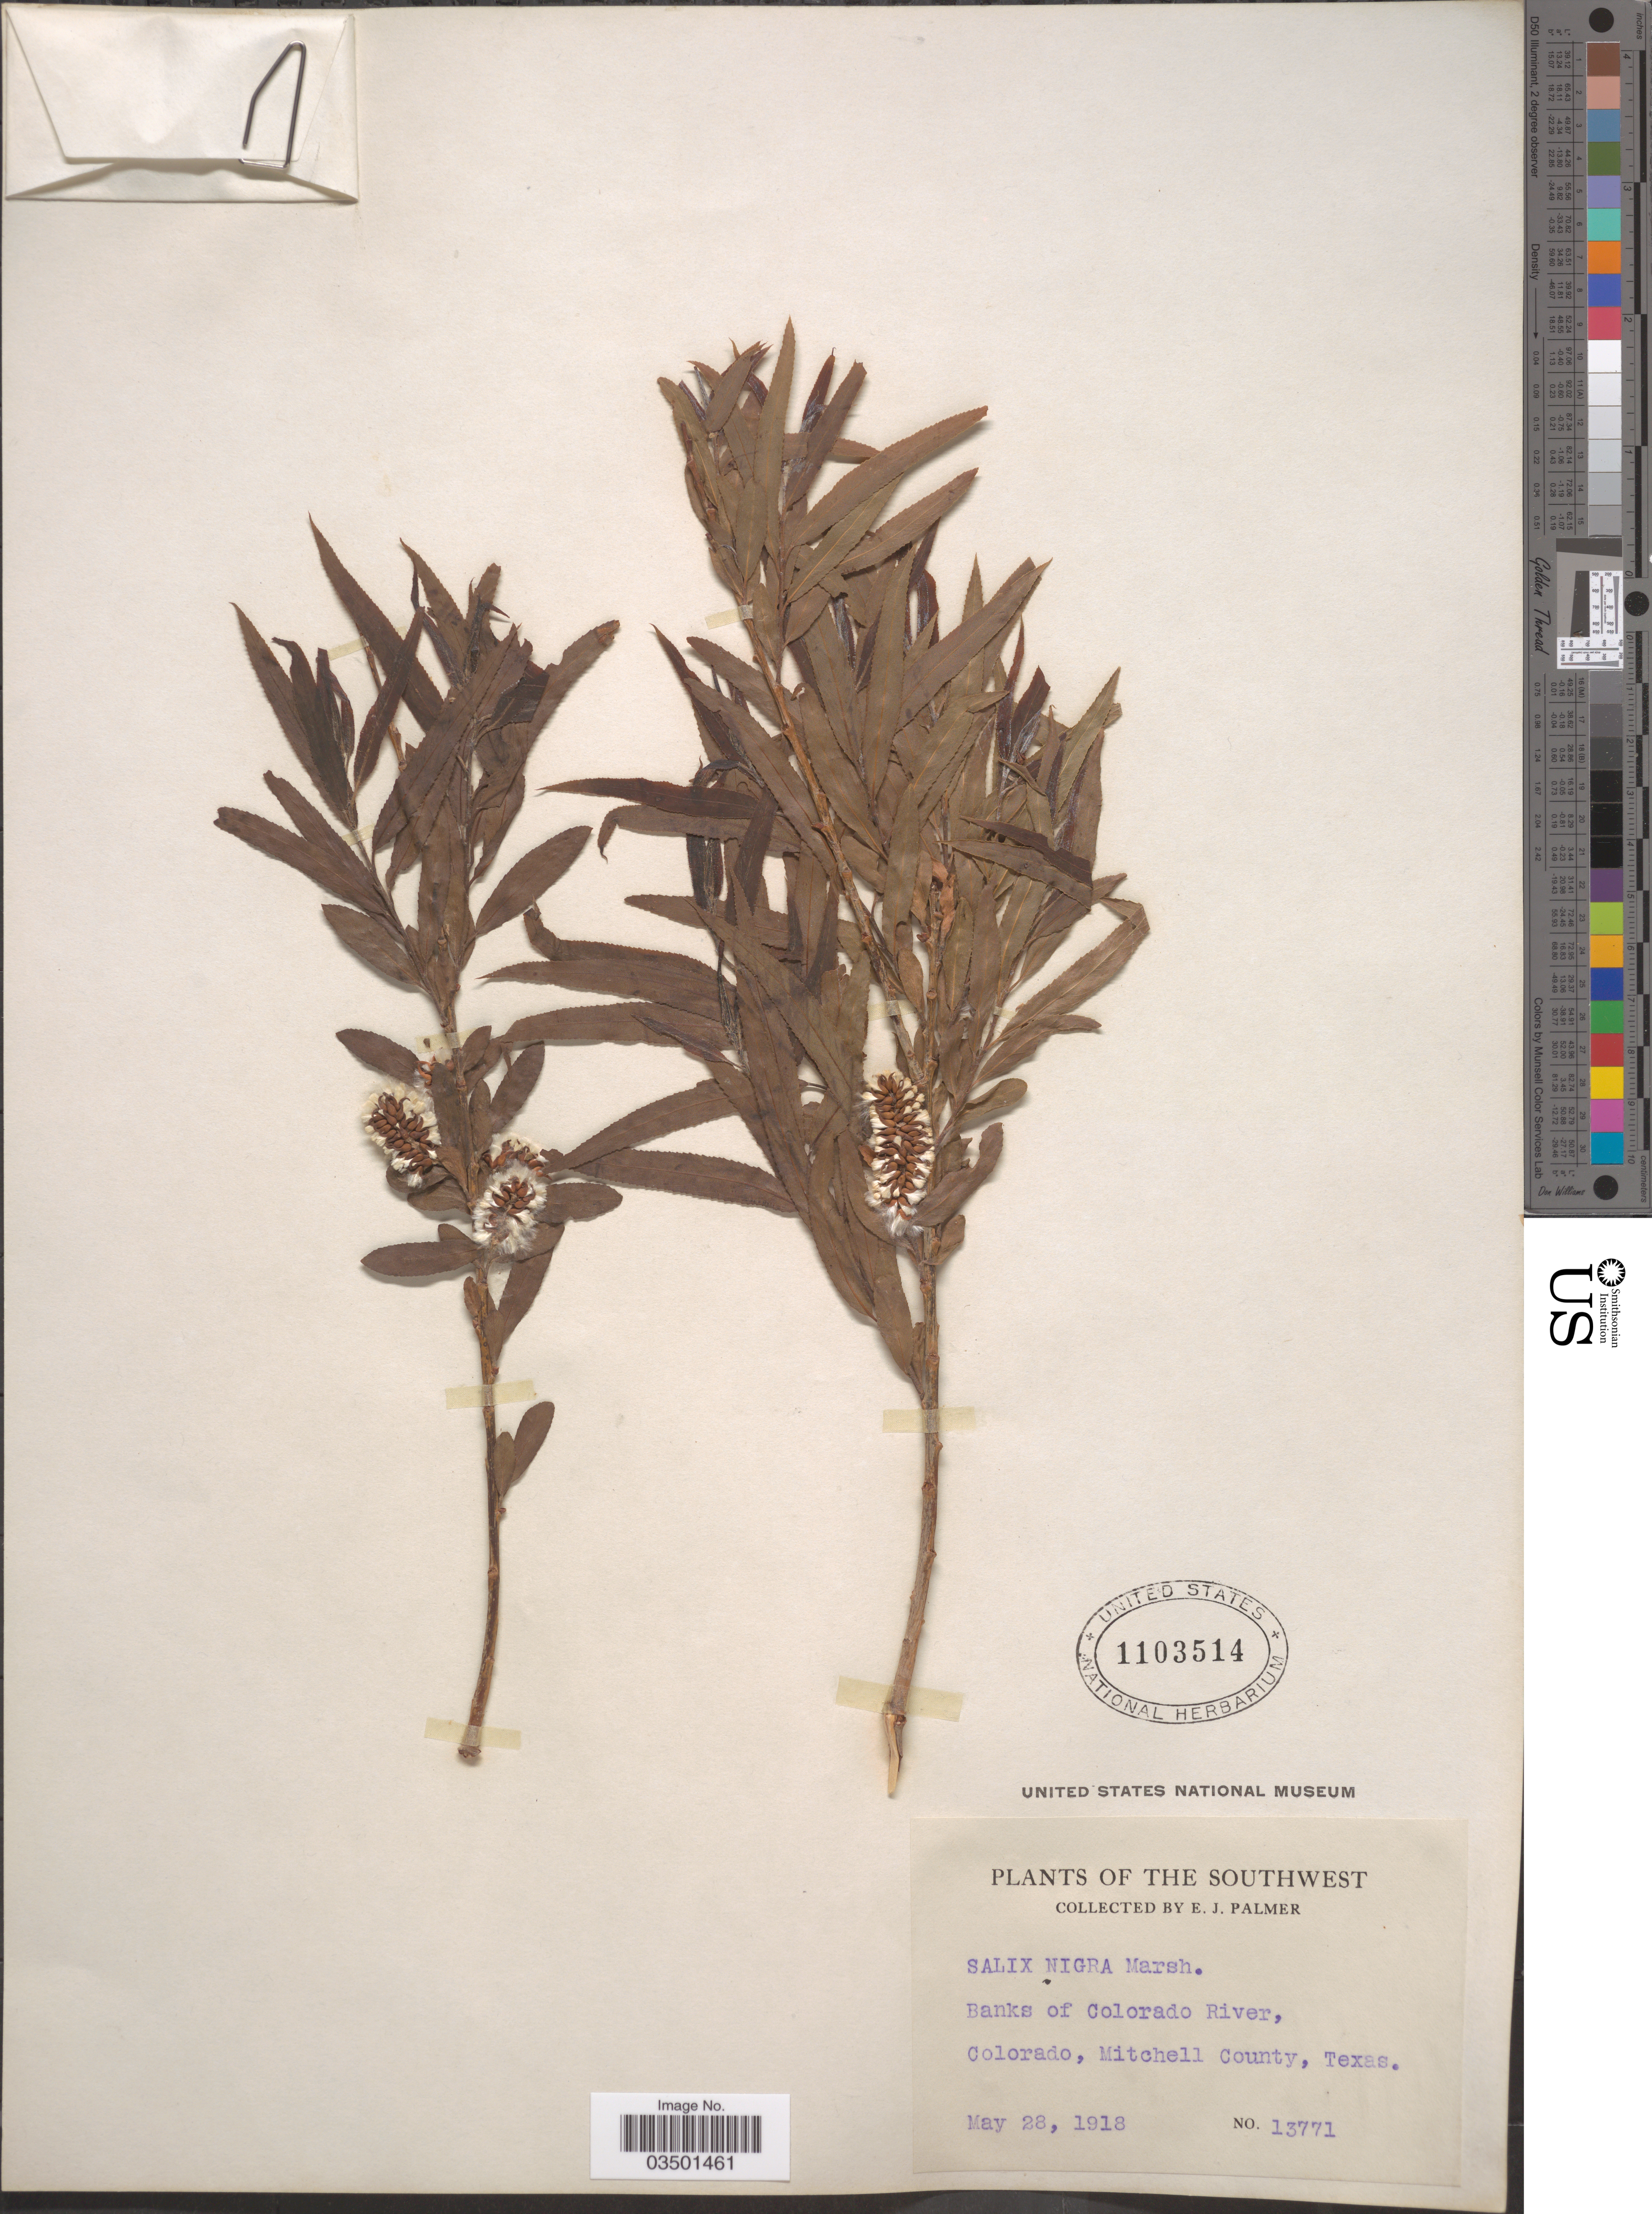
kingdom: Plantae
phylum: Tracheophyta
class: Magnoliopsida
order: Malpighiales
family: Salicaceae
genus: Salix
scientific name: Salix nigra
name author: Marshall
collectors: E. J. Palmer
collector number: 13771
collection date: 1918-05-28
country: United States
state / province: Texas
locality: The Southwest. Banks of Colorado River, Colorado, Mitchell County.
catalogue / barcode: US 1103514